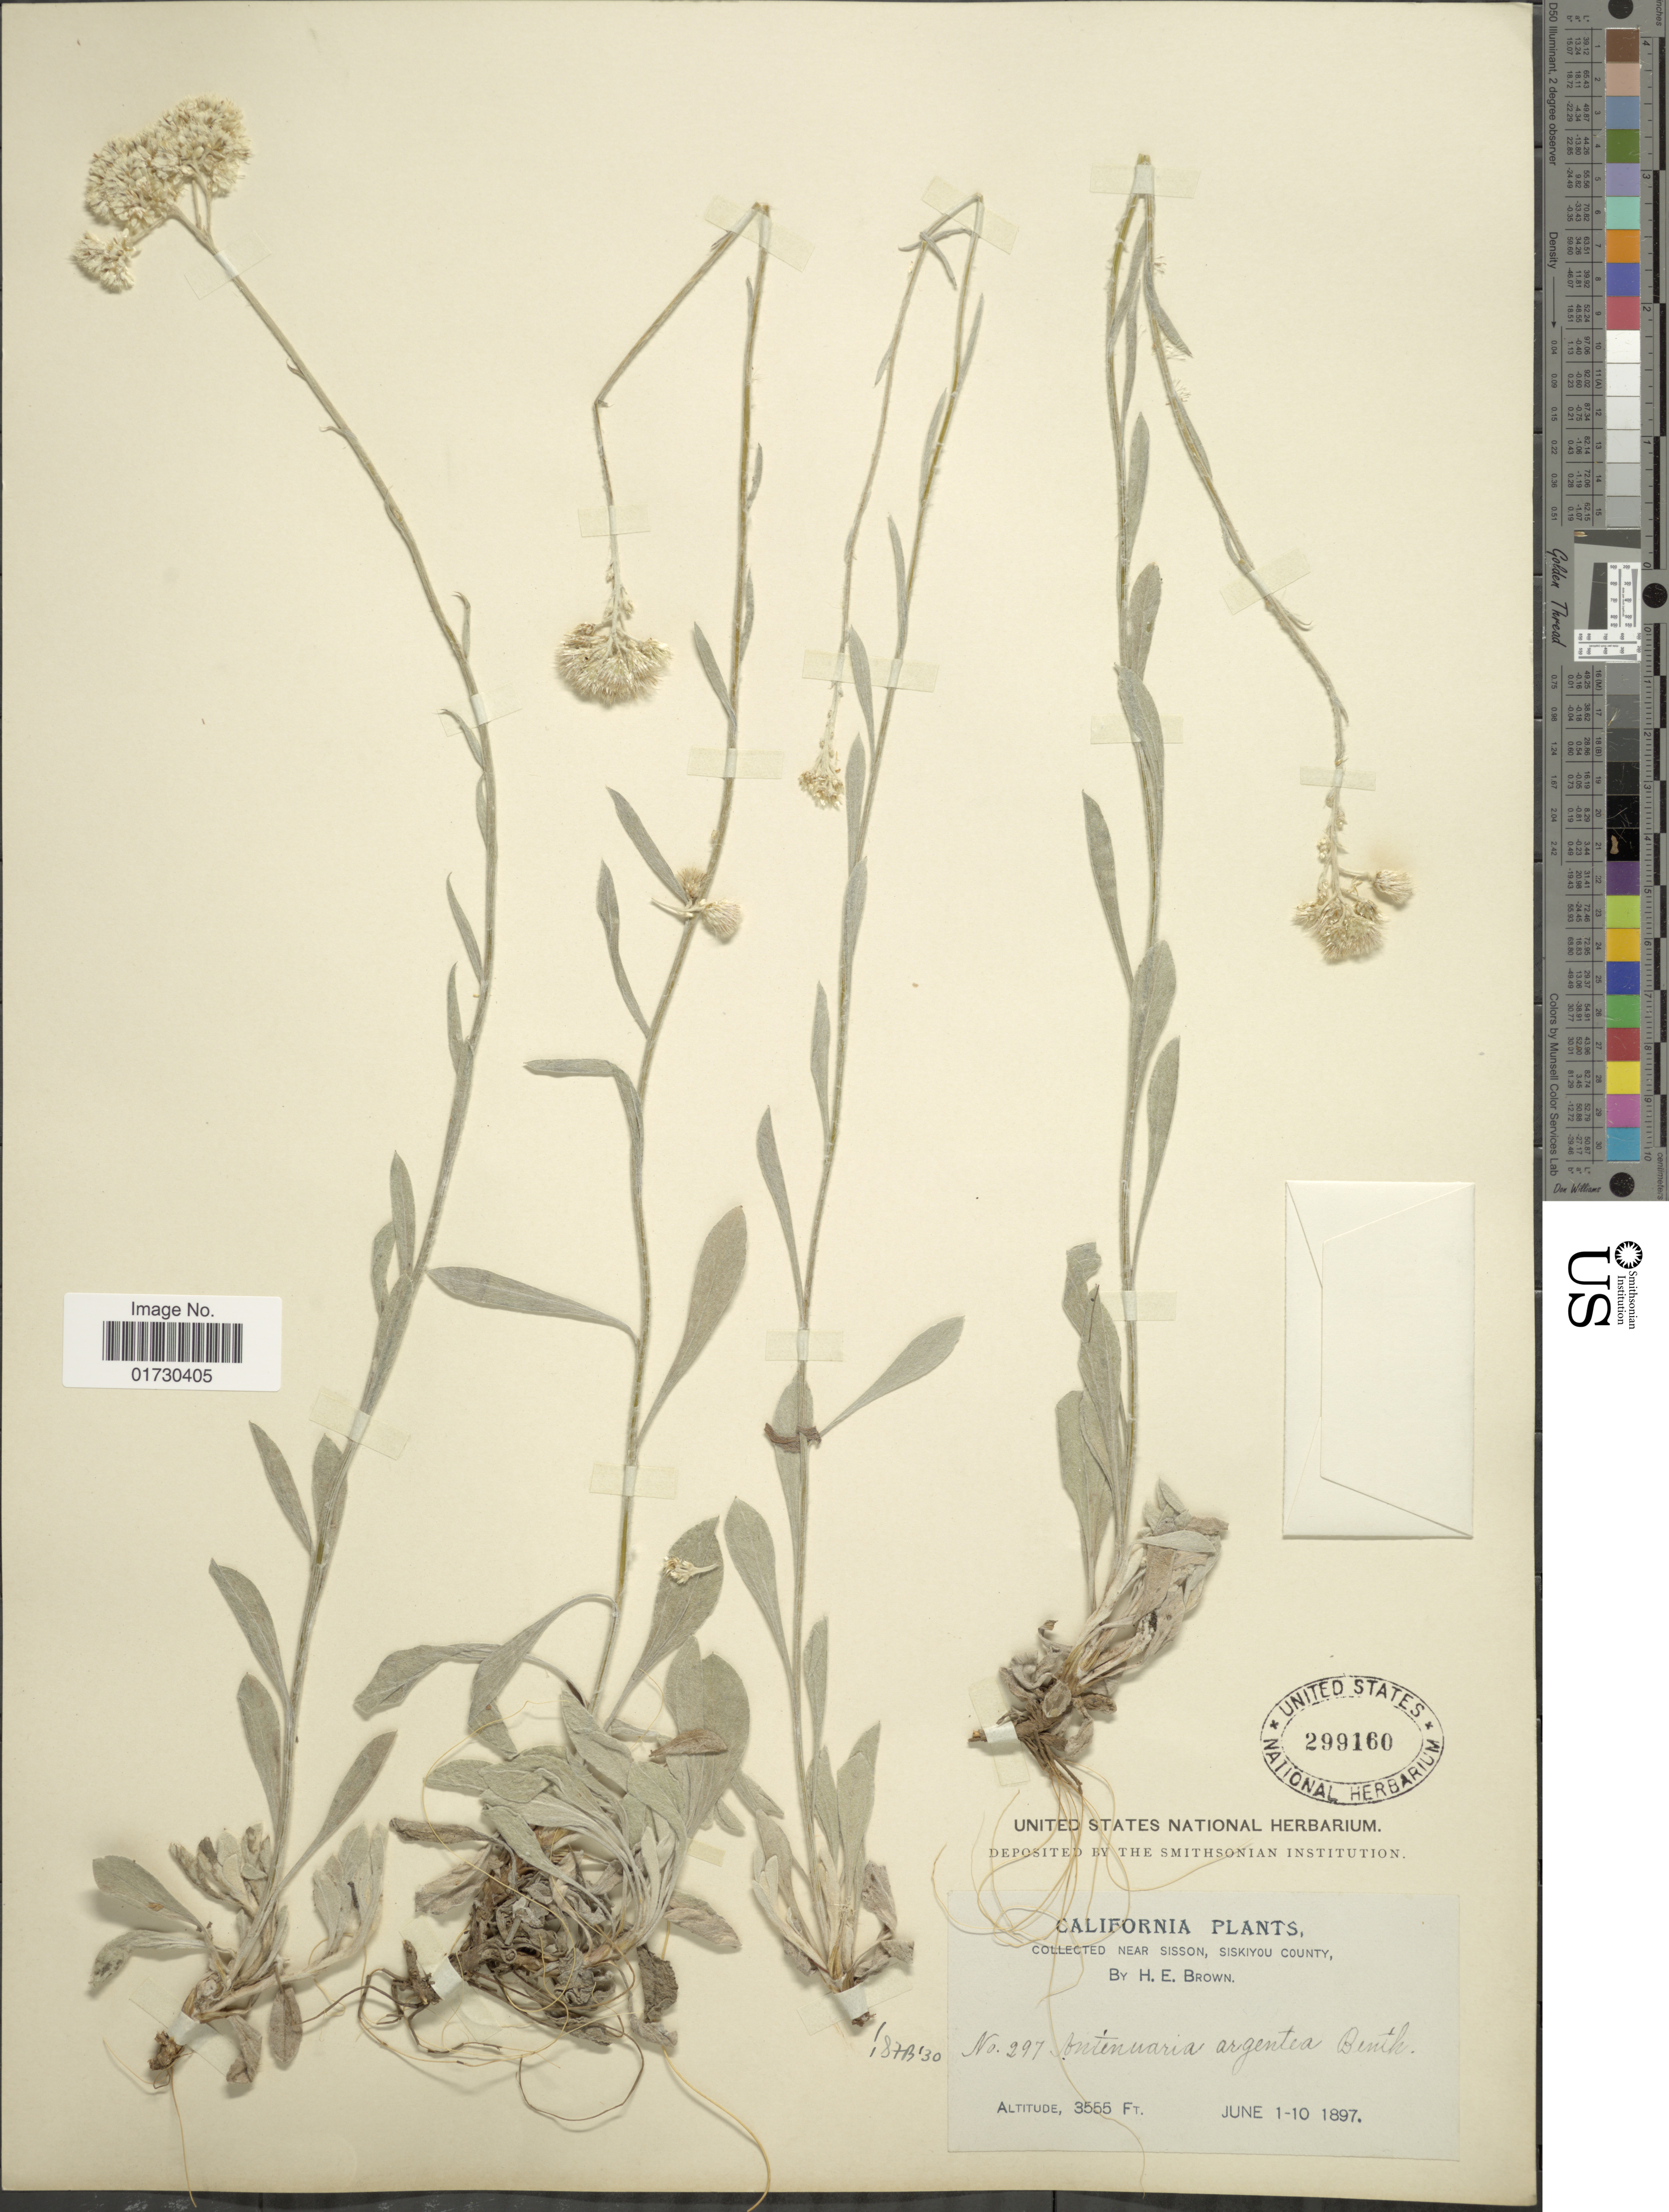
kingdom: Plantae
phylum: Tracheophyta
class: Magnoliopsida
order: Asterales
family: Asteraceae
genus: Antennaria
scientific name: Antennaria argentea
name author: Benth.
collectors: H. E. Brown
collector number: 297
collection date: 1897-06-01/1897-06-10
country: United States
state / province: California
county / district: Siskiyou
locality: Near Sisson, Siskiyou County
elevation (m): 1084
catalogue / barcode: US 299160